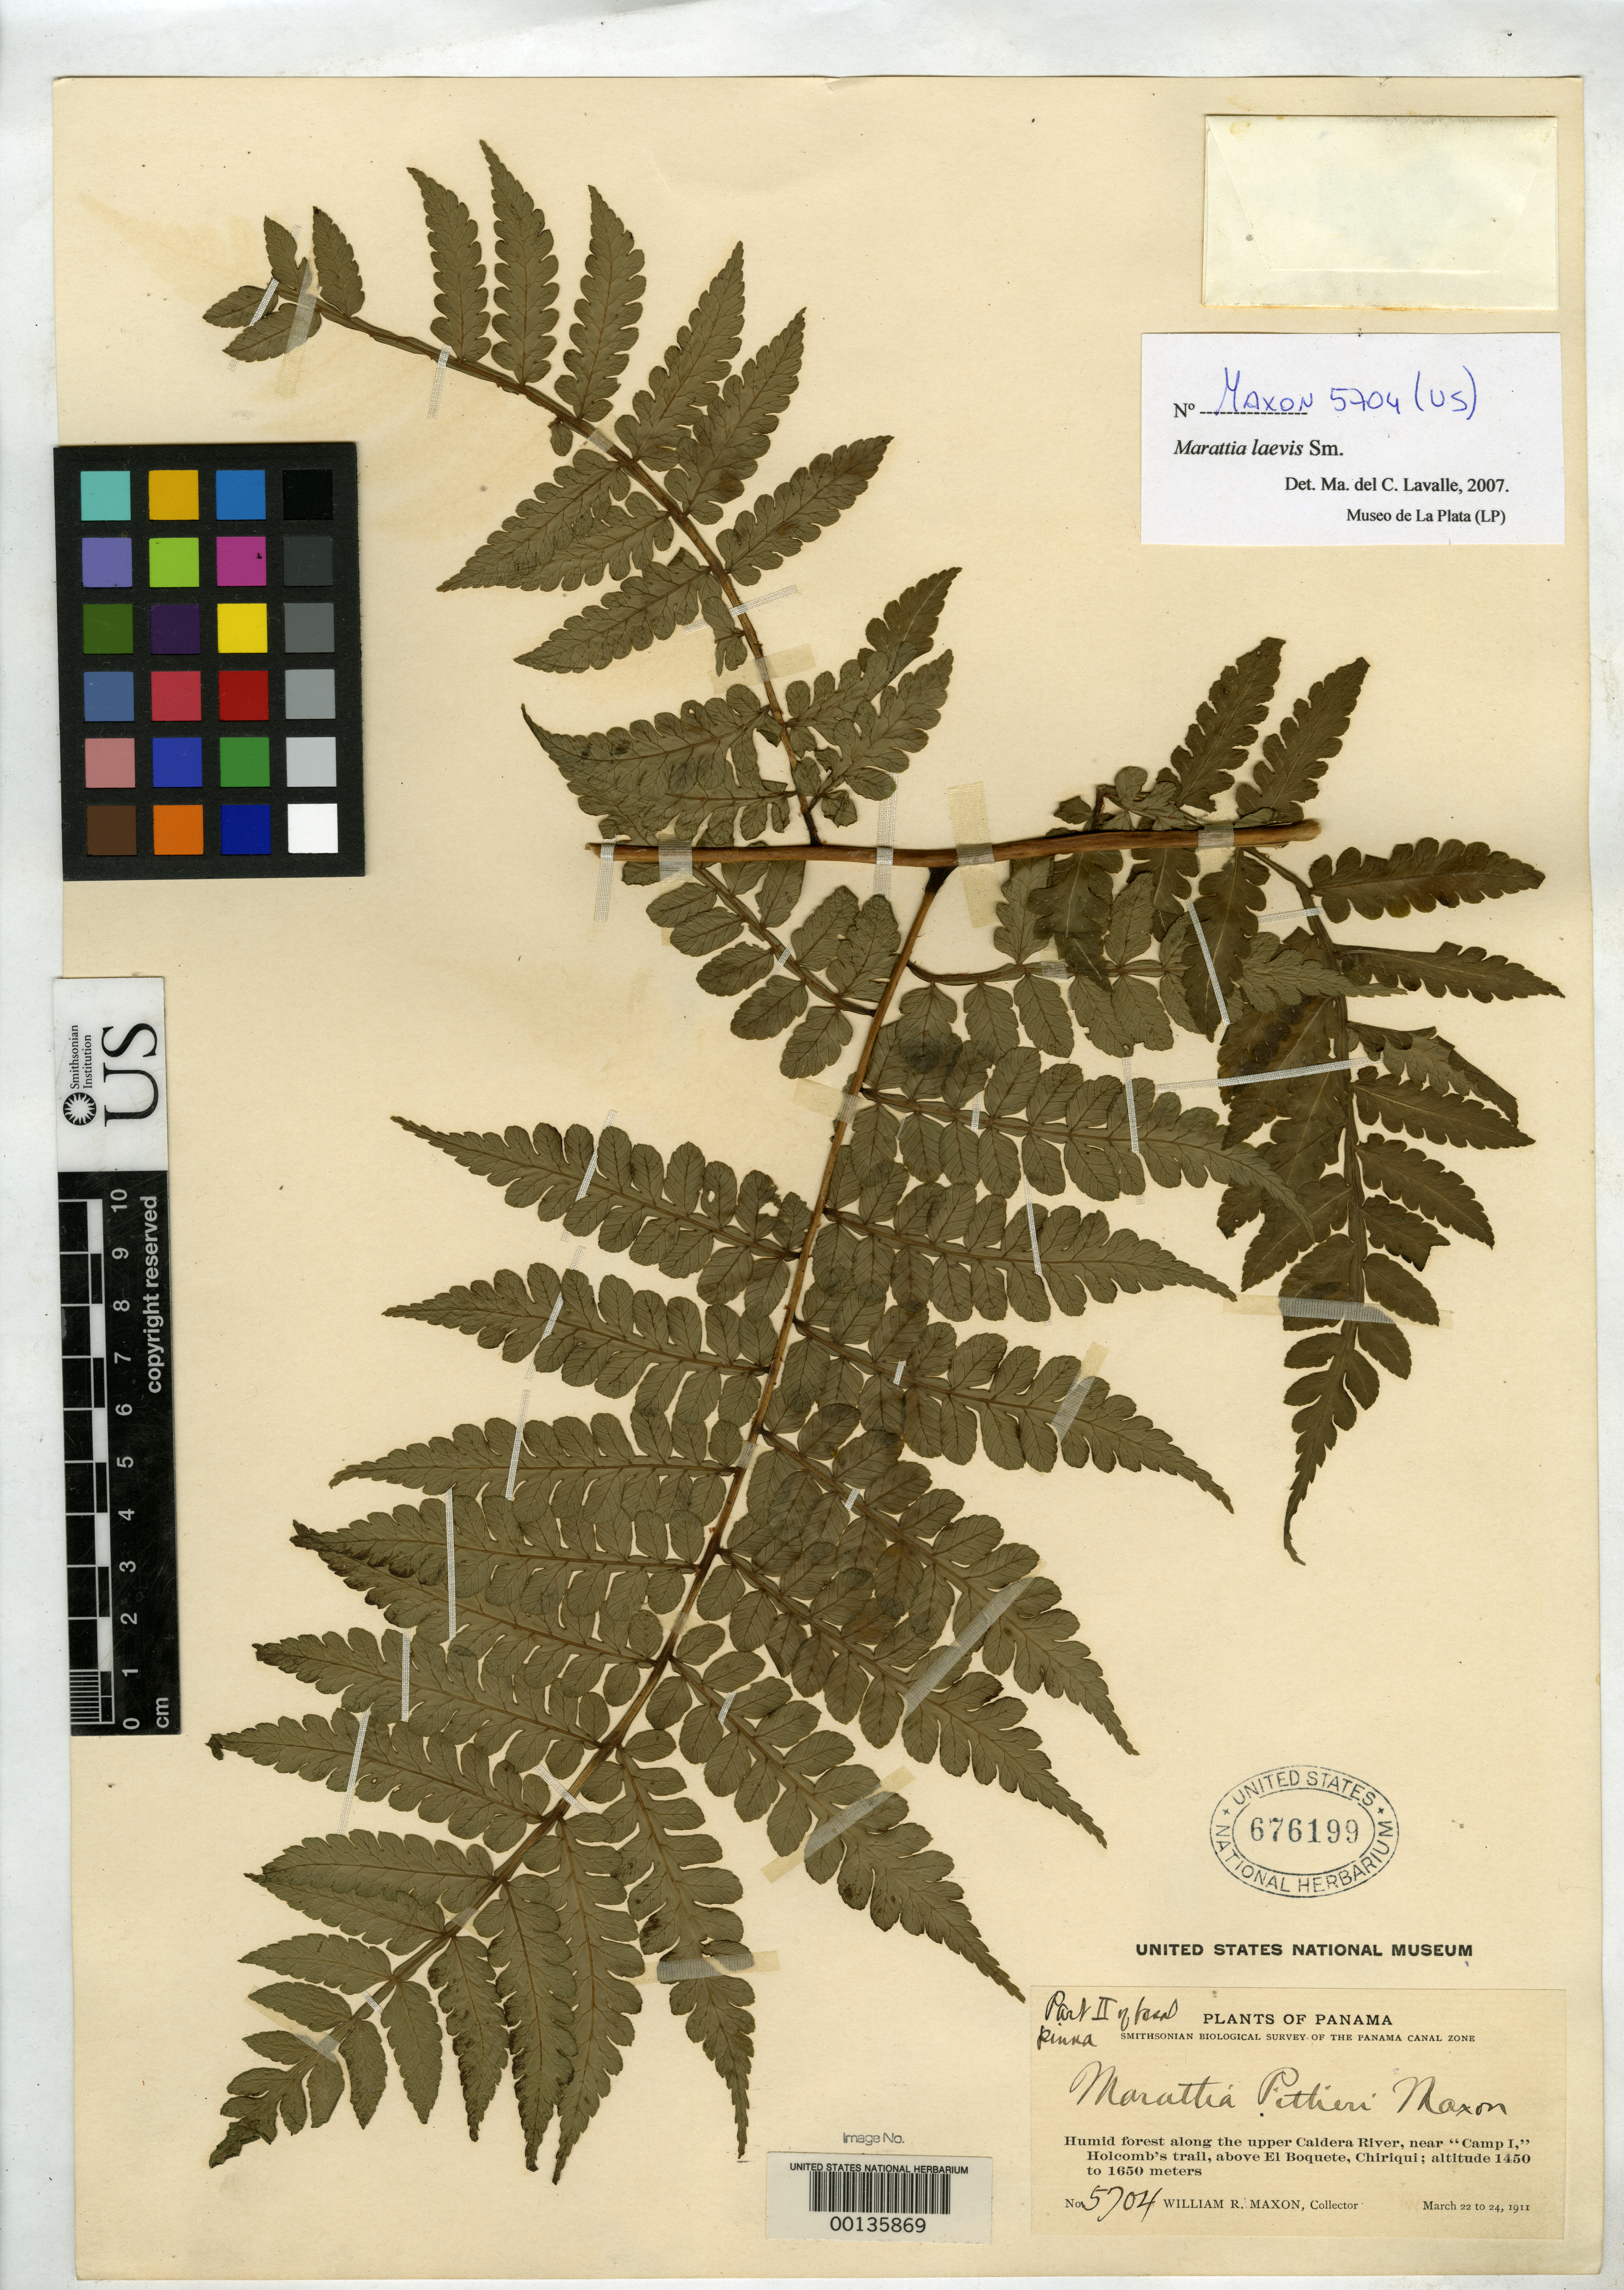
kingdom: Plantae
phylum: Tracheophyta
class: Polypodiopsida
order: Marattiales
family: Marattiaceae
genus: Marattia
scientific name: Marattia pittieri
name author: Maxon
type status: Holotype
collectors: W. R. Maxon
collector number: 5704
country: Panama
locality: NW of Boquete towards Parque Nacional Volcan Baru.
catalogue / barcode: US 676199